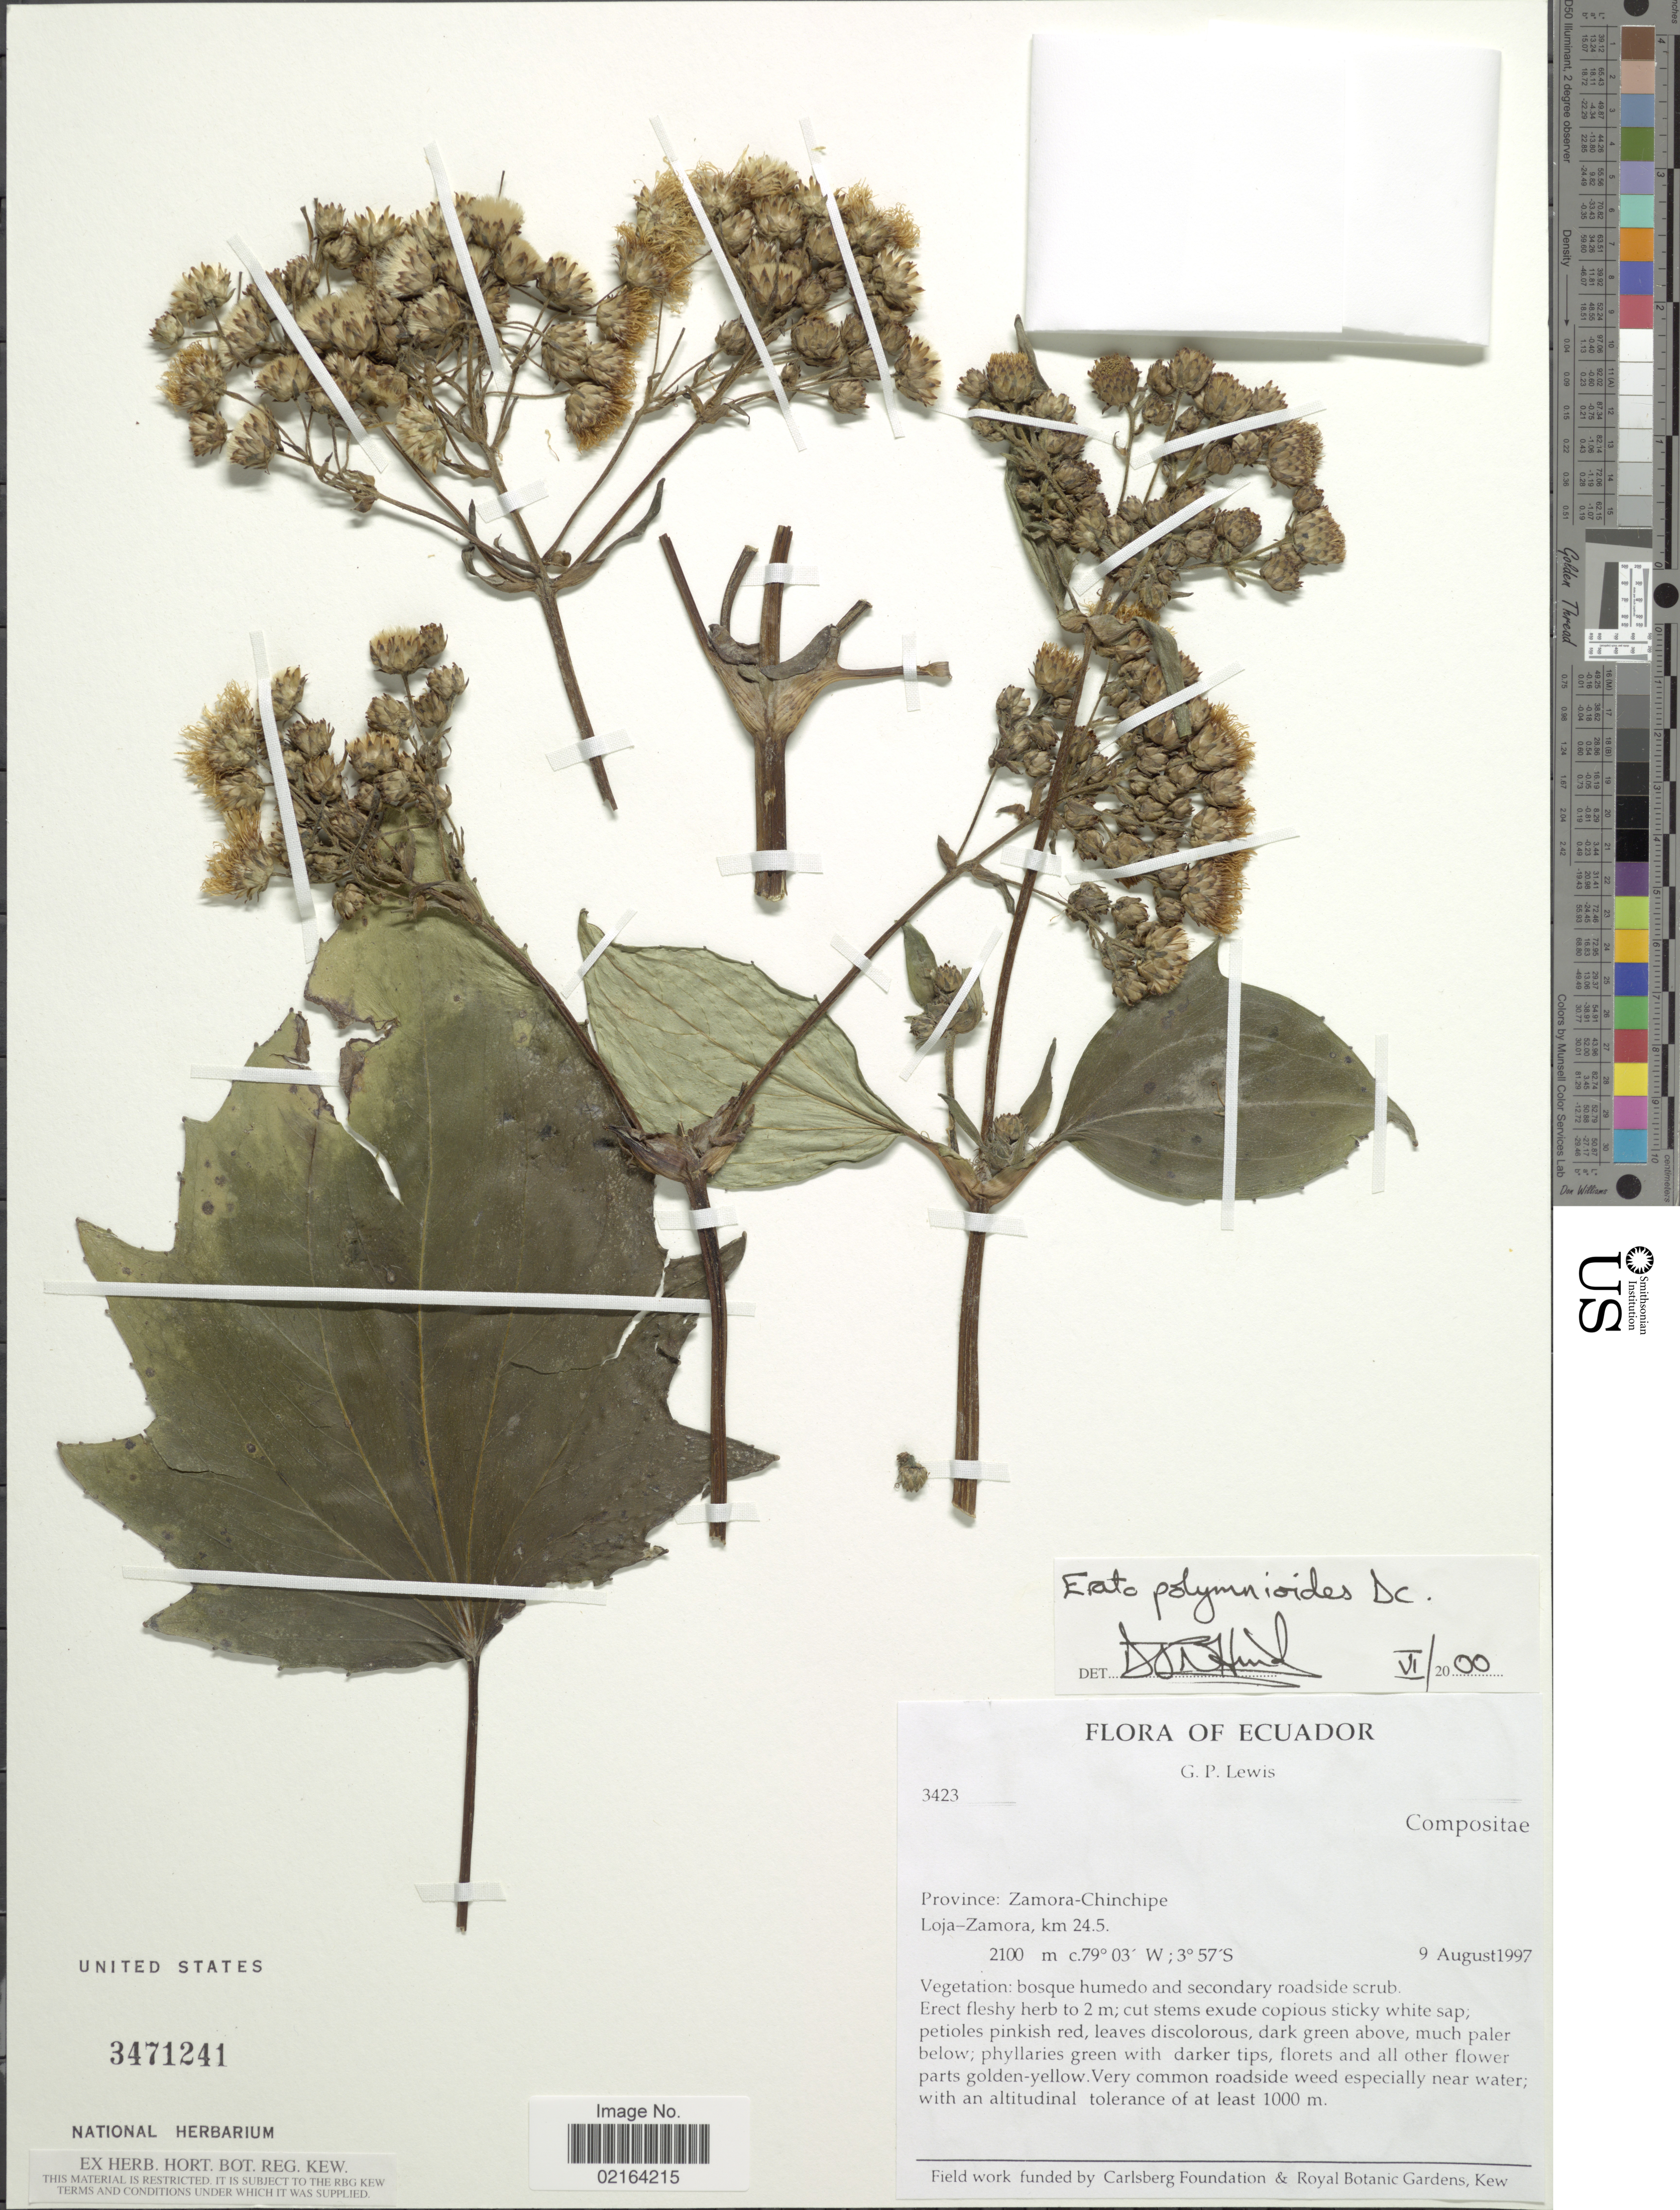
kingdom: Plantae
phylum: Tracheophyta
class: Magnoliopsida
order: Asterales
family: Asteraceae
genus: Erato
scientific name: Erato polymnioides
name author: DC.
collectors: G. P. Lewis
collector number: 342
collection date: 1997-08-09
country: Ecuador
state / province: Zamora-Chinchipe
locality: Province: Zamora-Chinchipe, Loja-Zamora, km 24.5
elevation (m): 2100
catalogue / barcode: US 3471241